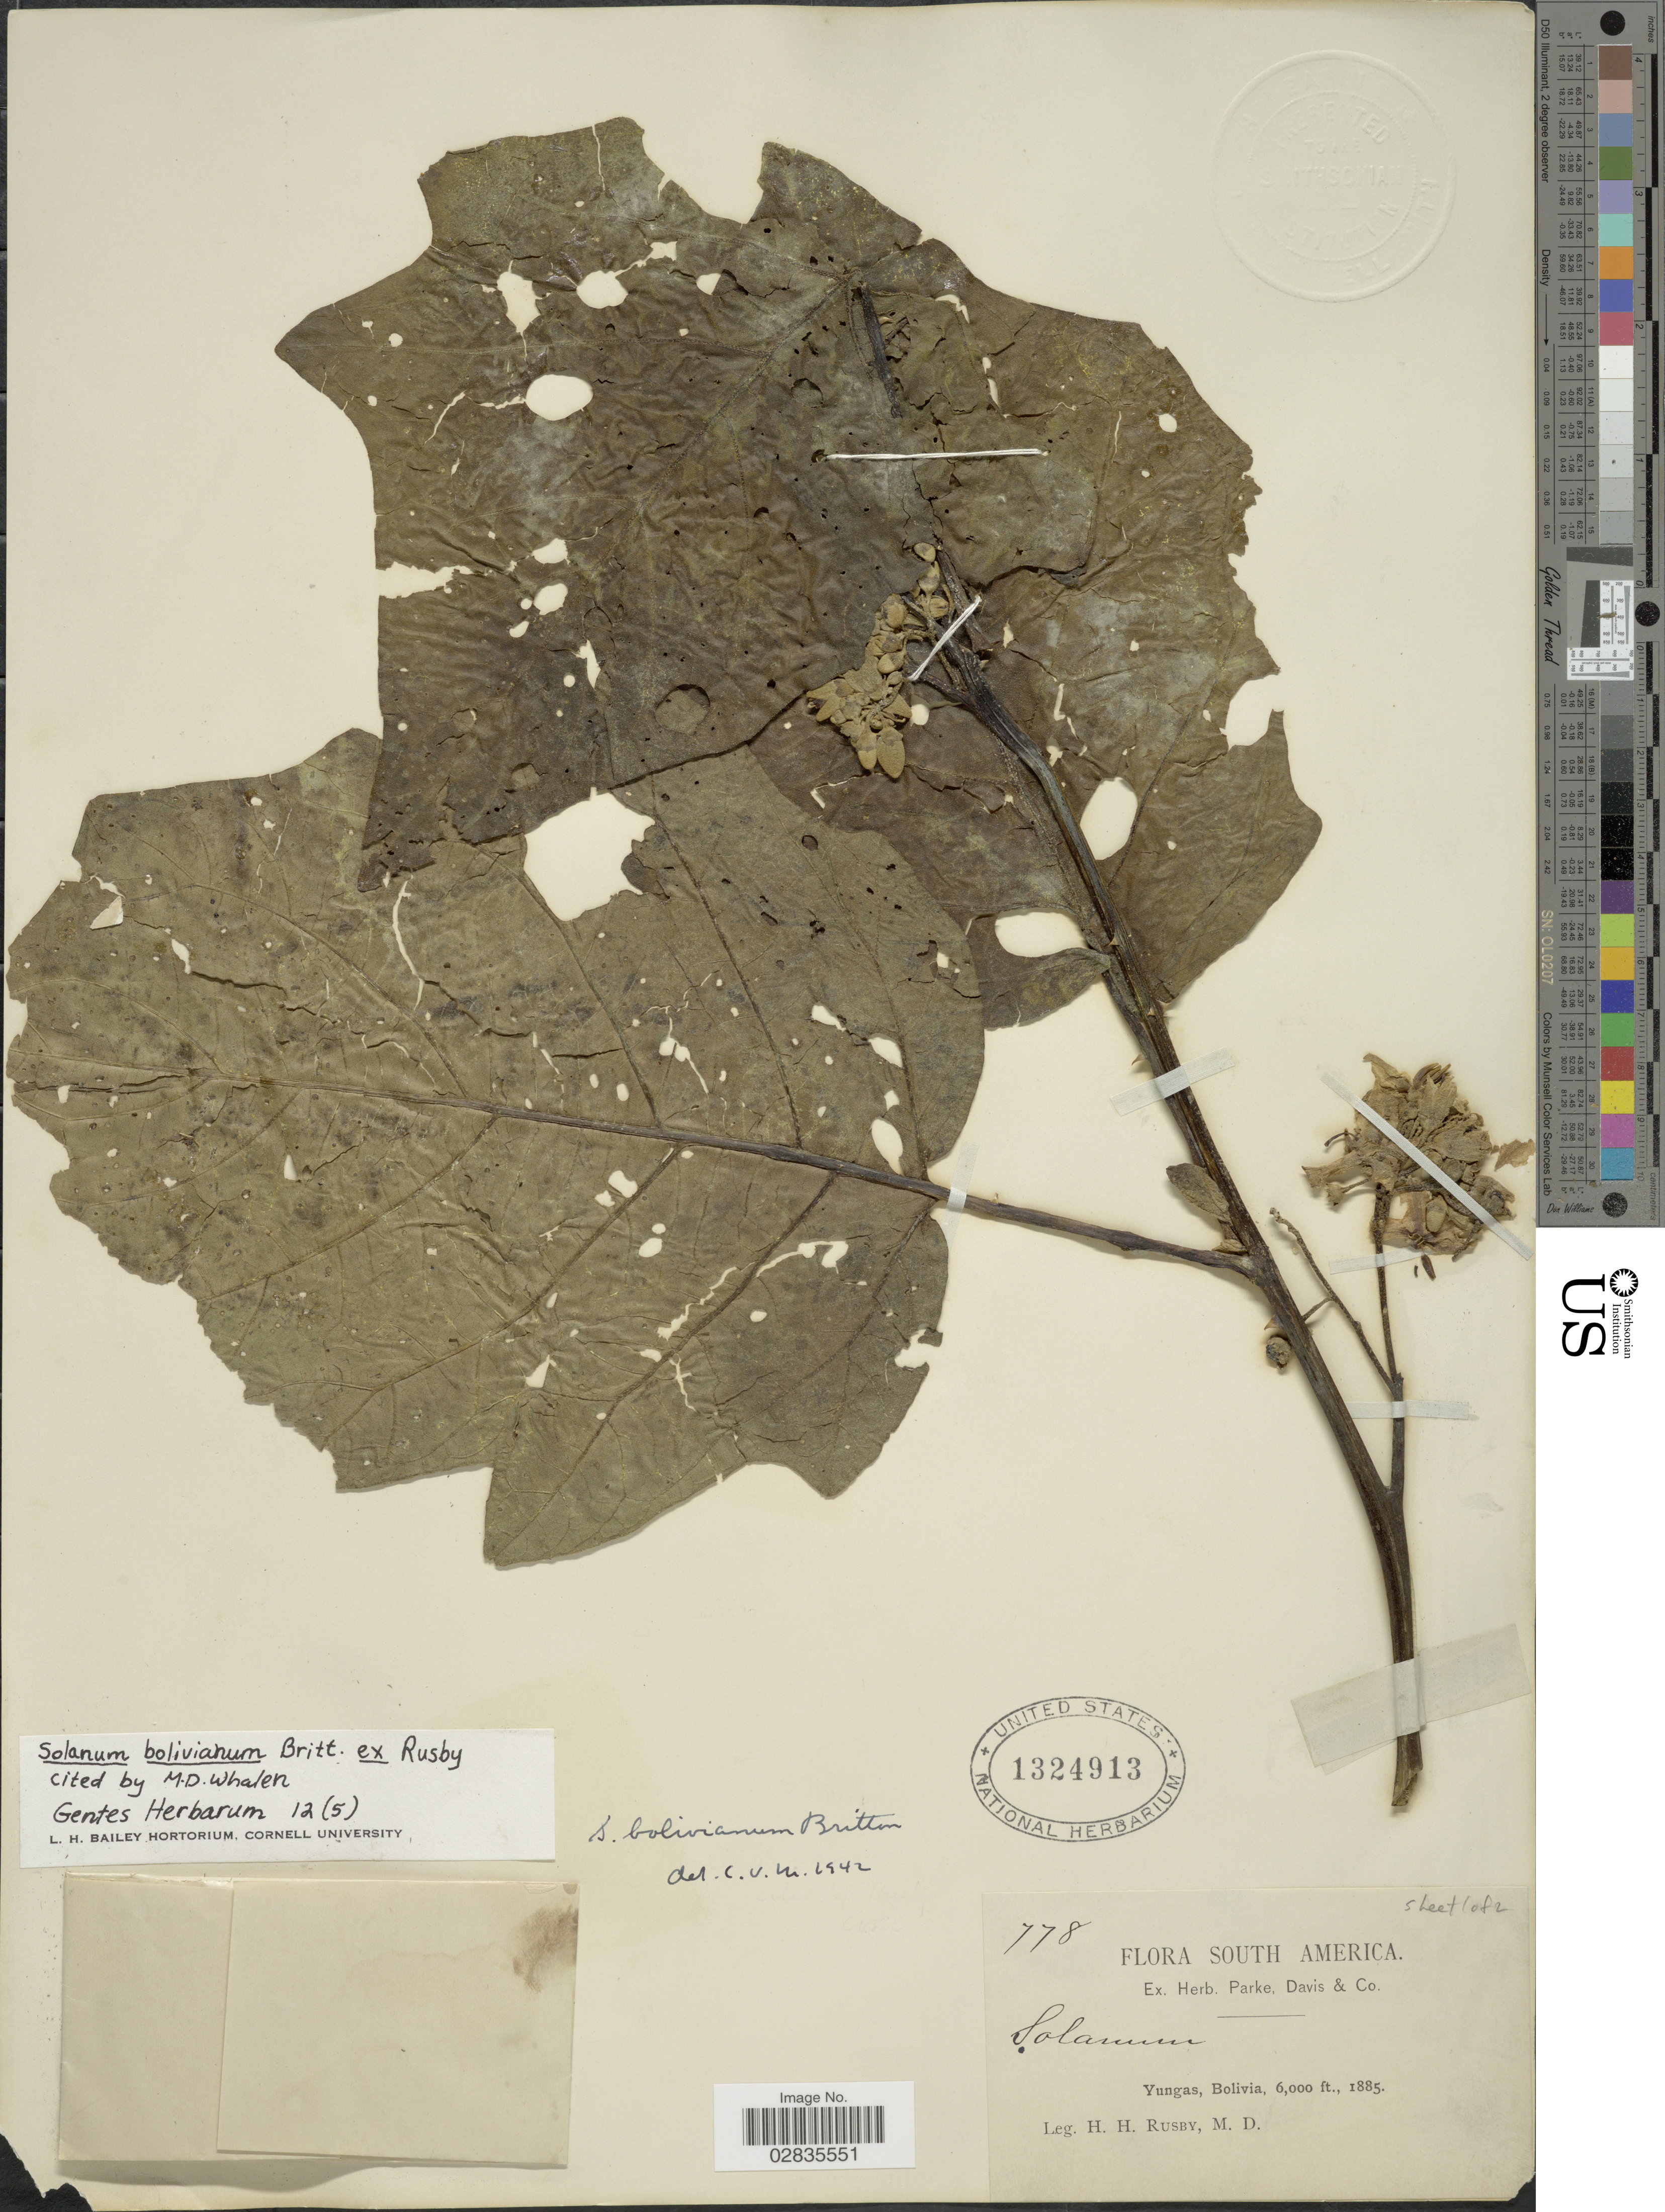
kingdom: Plantae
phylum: Tracheophyta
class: Magnoliopsida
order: Solanales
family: Solanaceae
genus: Solanum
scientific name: Solanum bolivianum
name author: Britton ex Rusby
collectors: H. H. Rusby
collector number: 778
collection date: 1885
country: Bolivia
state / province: La Paz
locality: Yungas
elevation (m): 1829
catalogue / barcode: US 1324913